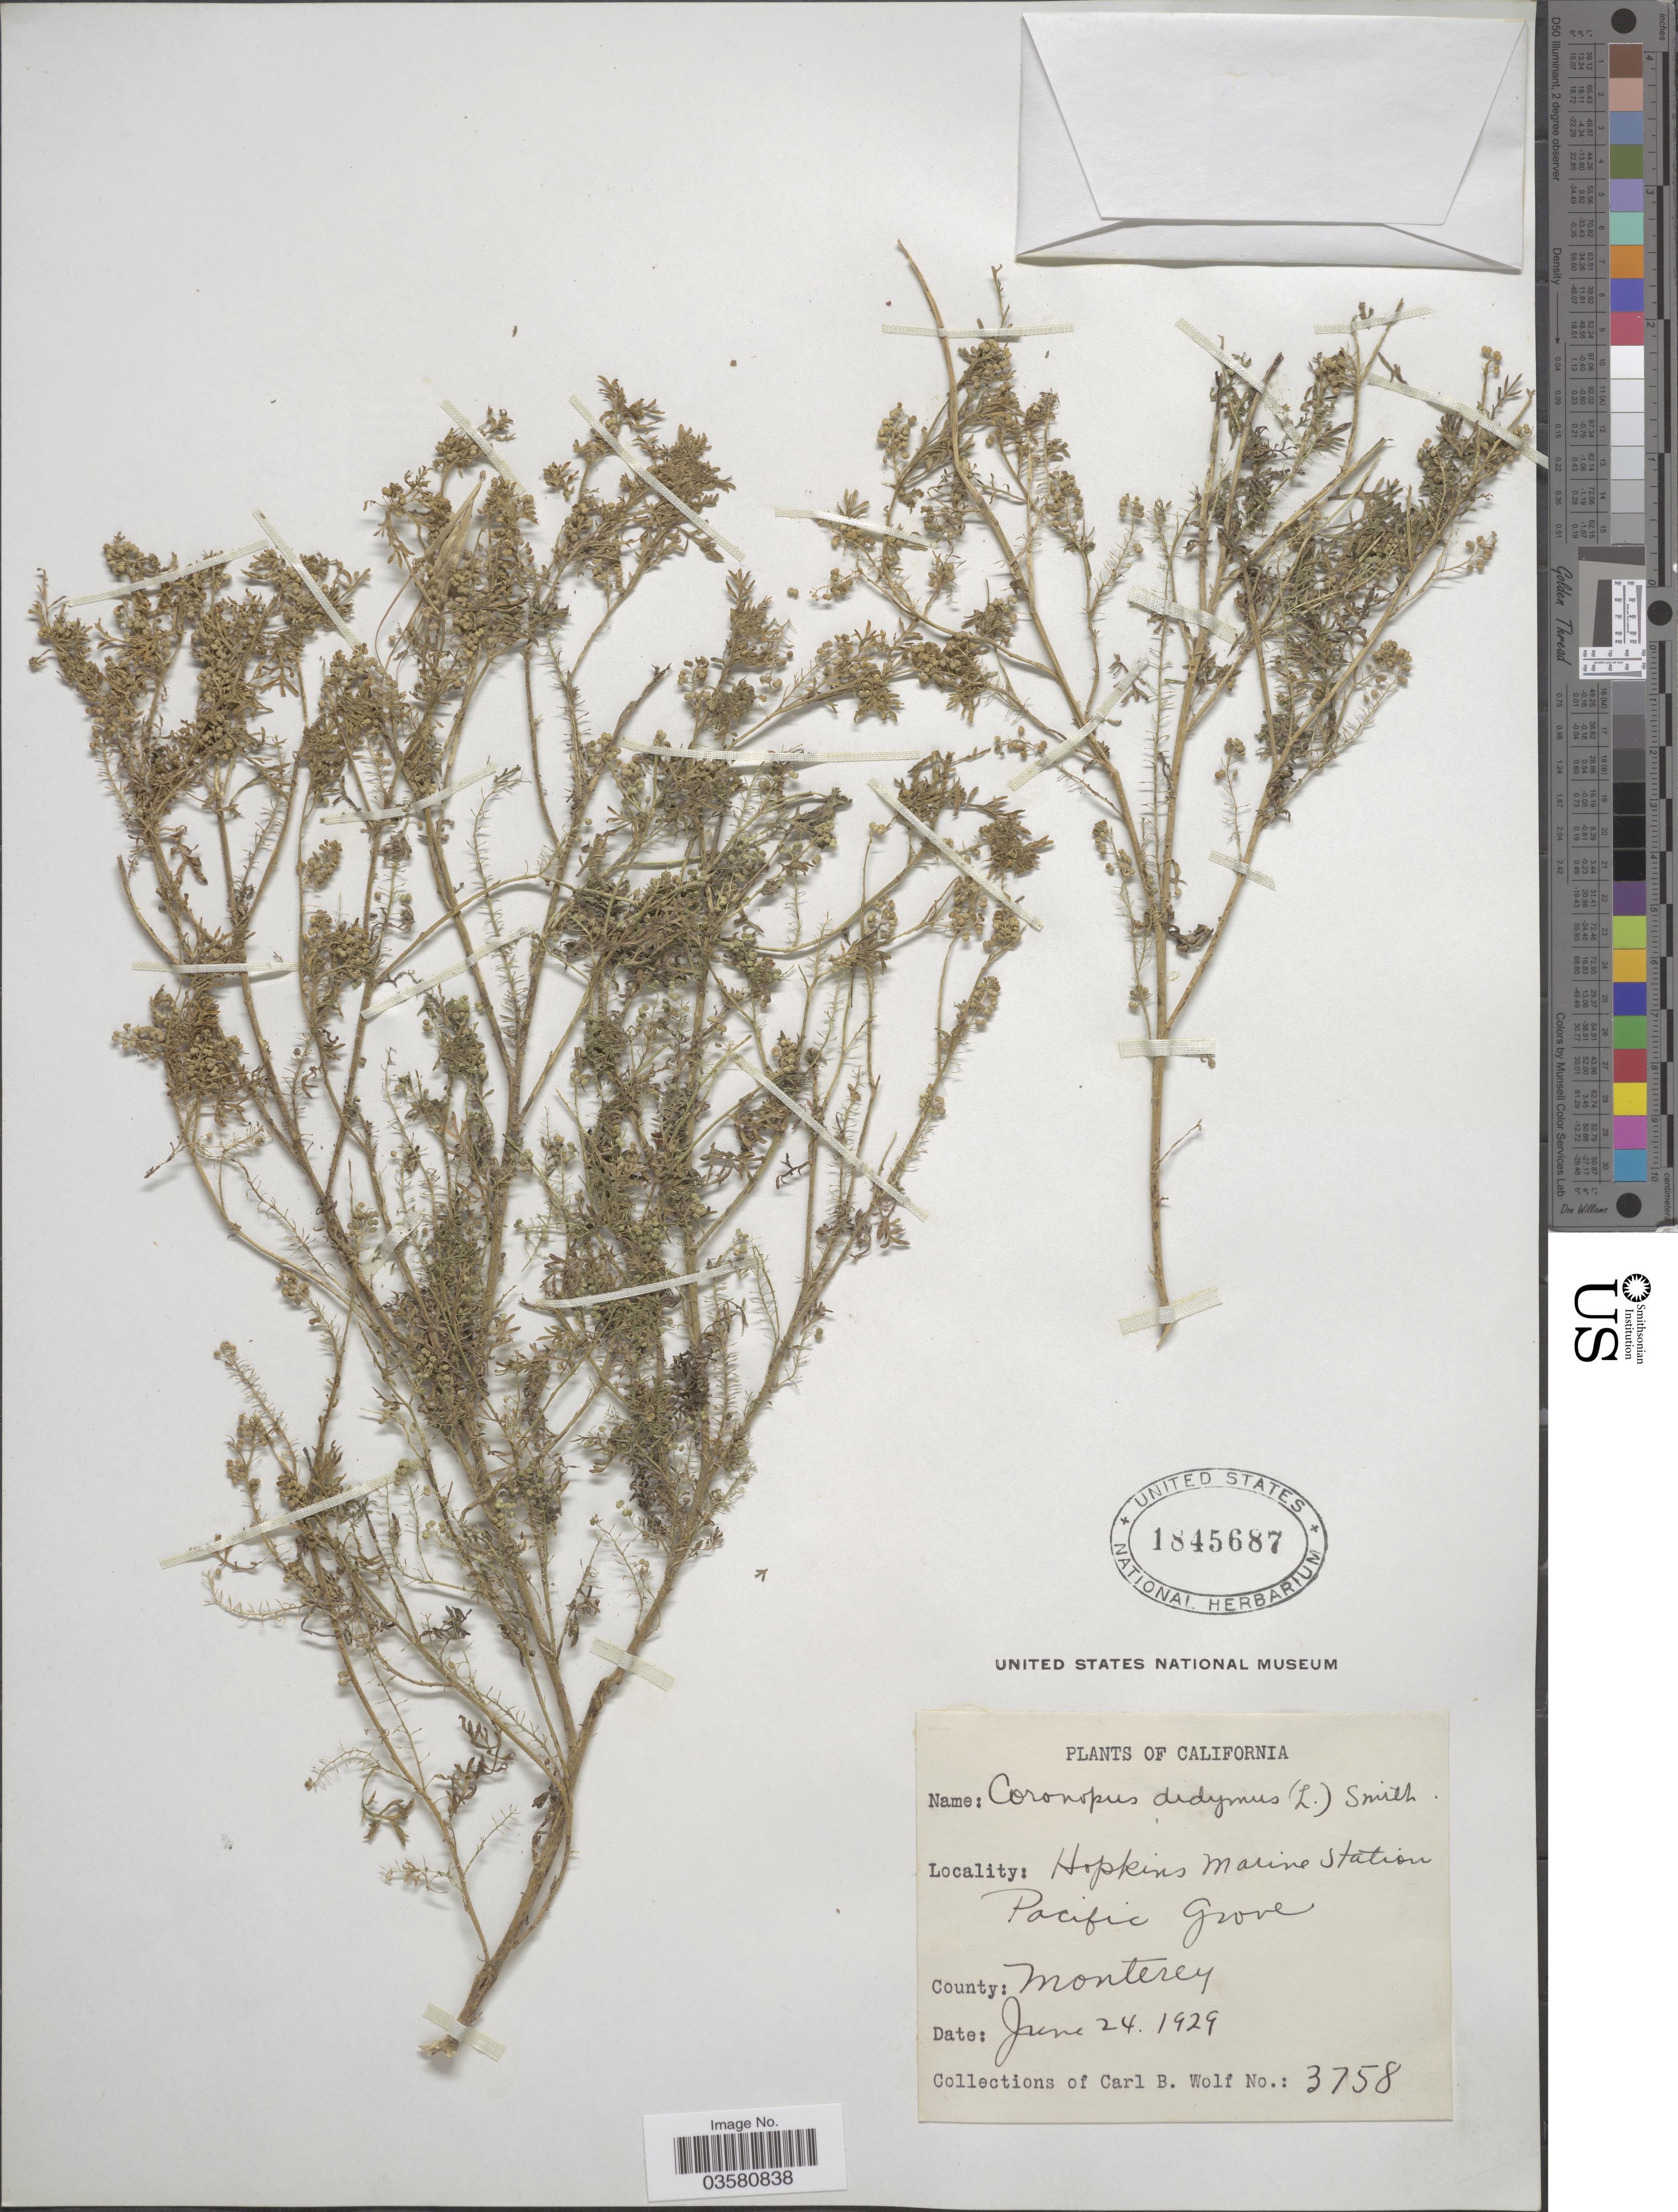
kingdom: Plantae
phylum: Tracheophyta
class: Magnoliopsida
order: Brassicales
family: Brassicaceae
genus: Lepidium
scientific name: Lepidium didymum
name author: L.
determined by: Strong, M. T., (US), Smithsonian Institution - National Museum of Natural History (UNITED STATES)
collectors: C. B. Wolf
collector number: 3758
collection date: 1929-06-24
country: United States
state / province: California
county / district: Monterey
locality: Hopkins Marine Station. Pacific Grove. County: Monterey.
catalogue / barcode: US 1845687